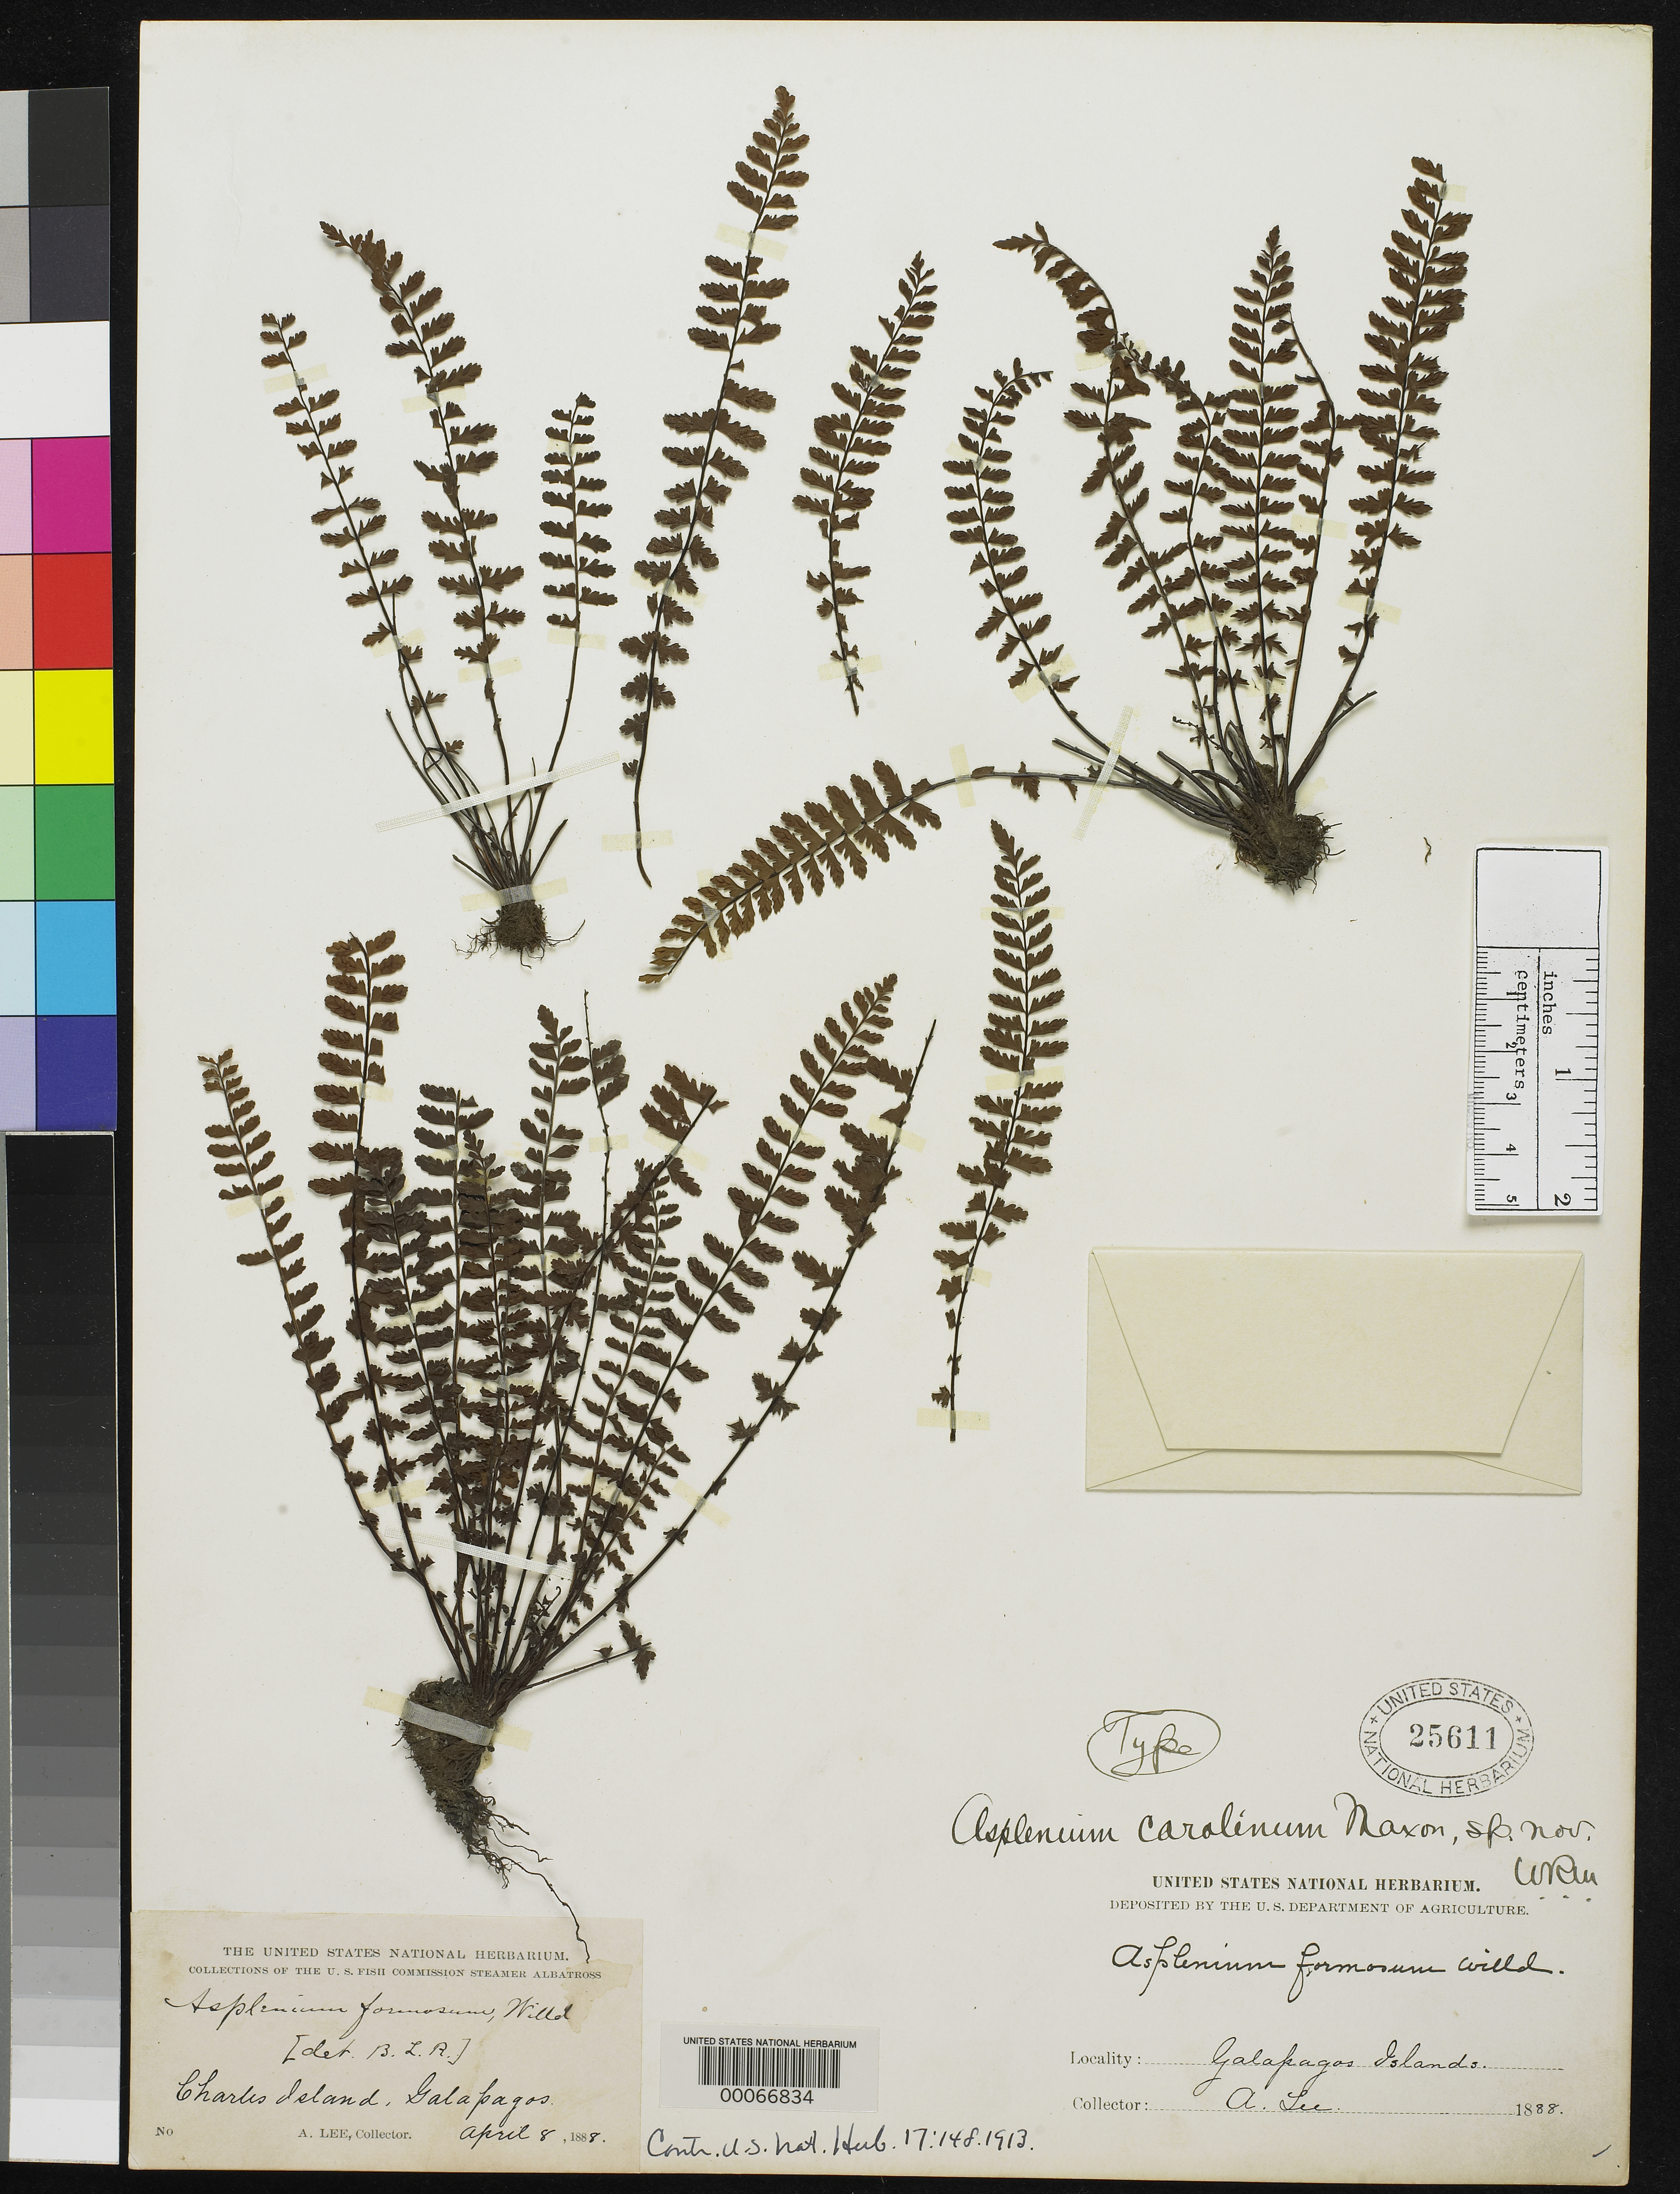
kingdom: Plantae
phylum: Tracheophyta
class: Polypodiopsida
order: Polypodiales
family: Aspleniaceae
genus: Asplenium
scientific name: Asplenium carolinum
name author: Maxon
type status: Holotype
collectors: A. T. Lee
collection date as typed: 08 Apr 1888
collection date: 1888-04-08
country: Ecuador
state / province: Colón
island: Galápagos Is.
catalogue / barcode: US 25611